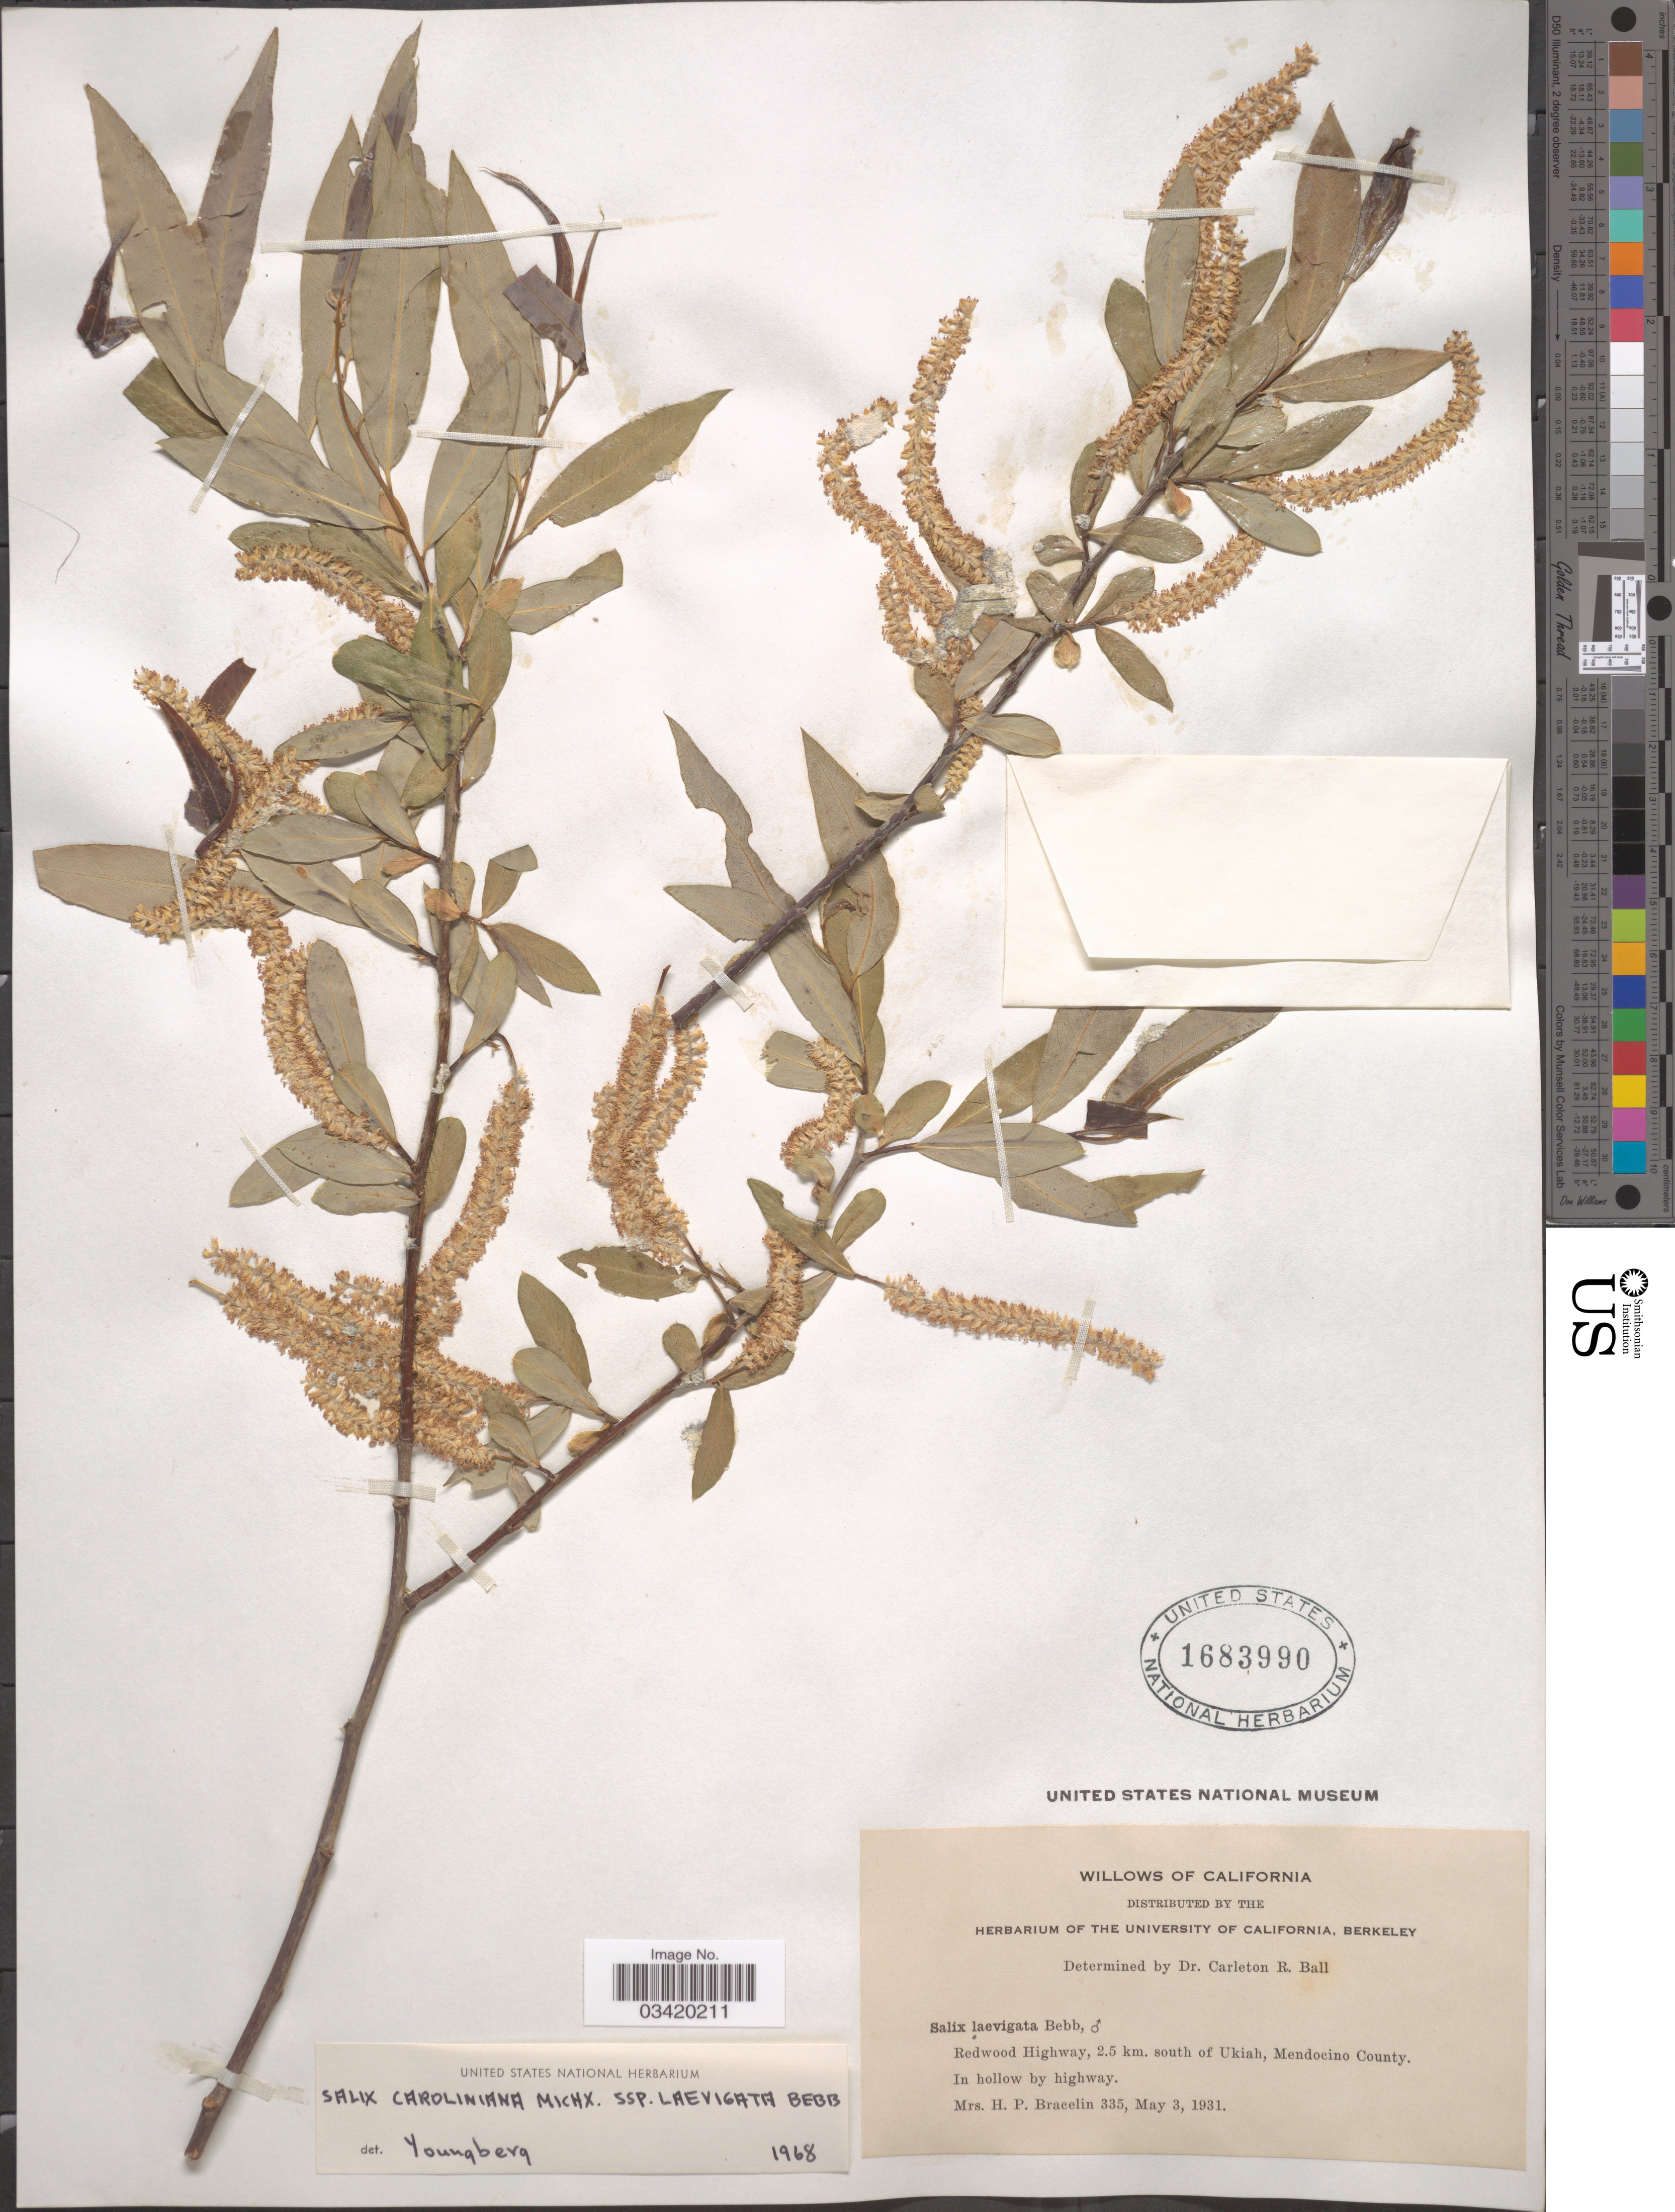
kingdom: Plantae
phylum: Tracheophyta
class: Magnoliopsida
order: Malpighiales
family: Salicaceae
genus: Salix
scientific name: Salix caroliniana subsp. laevigata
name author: Bebb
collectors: H. Bracelin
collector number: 335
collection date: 1931-05-03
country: United States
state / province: California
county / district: Mendocino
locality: Redwood Highway, 2.5 km. south of Ukiah, Mendocino County. In hollow by highway.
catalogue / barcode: US 1683990